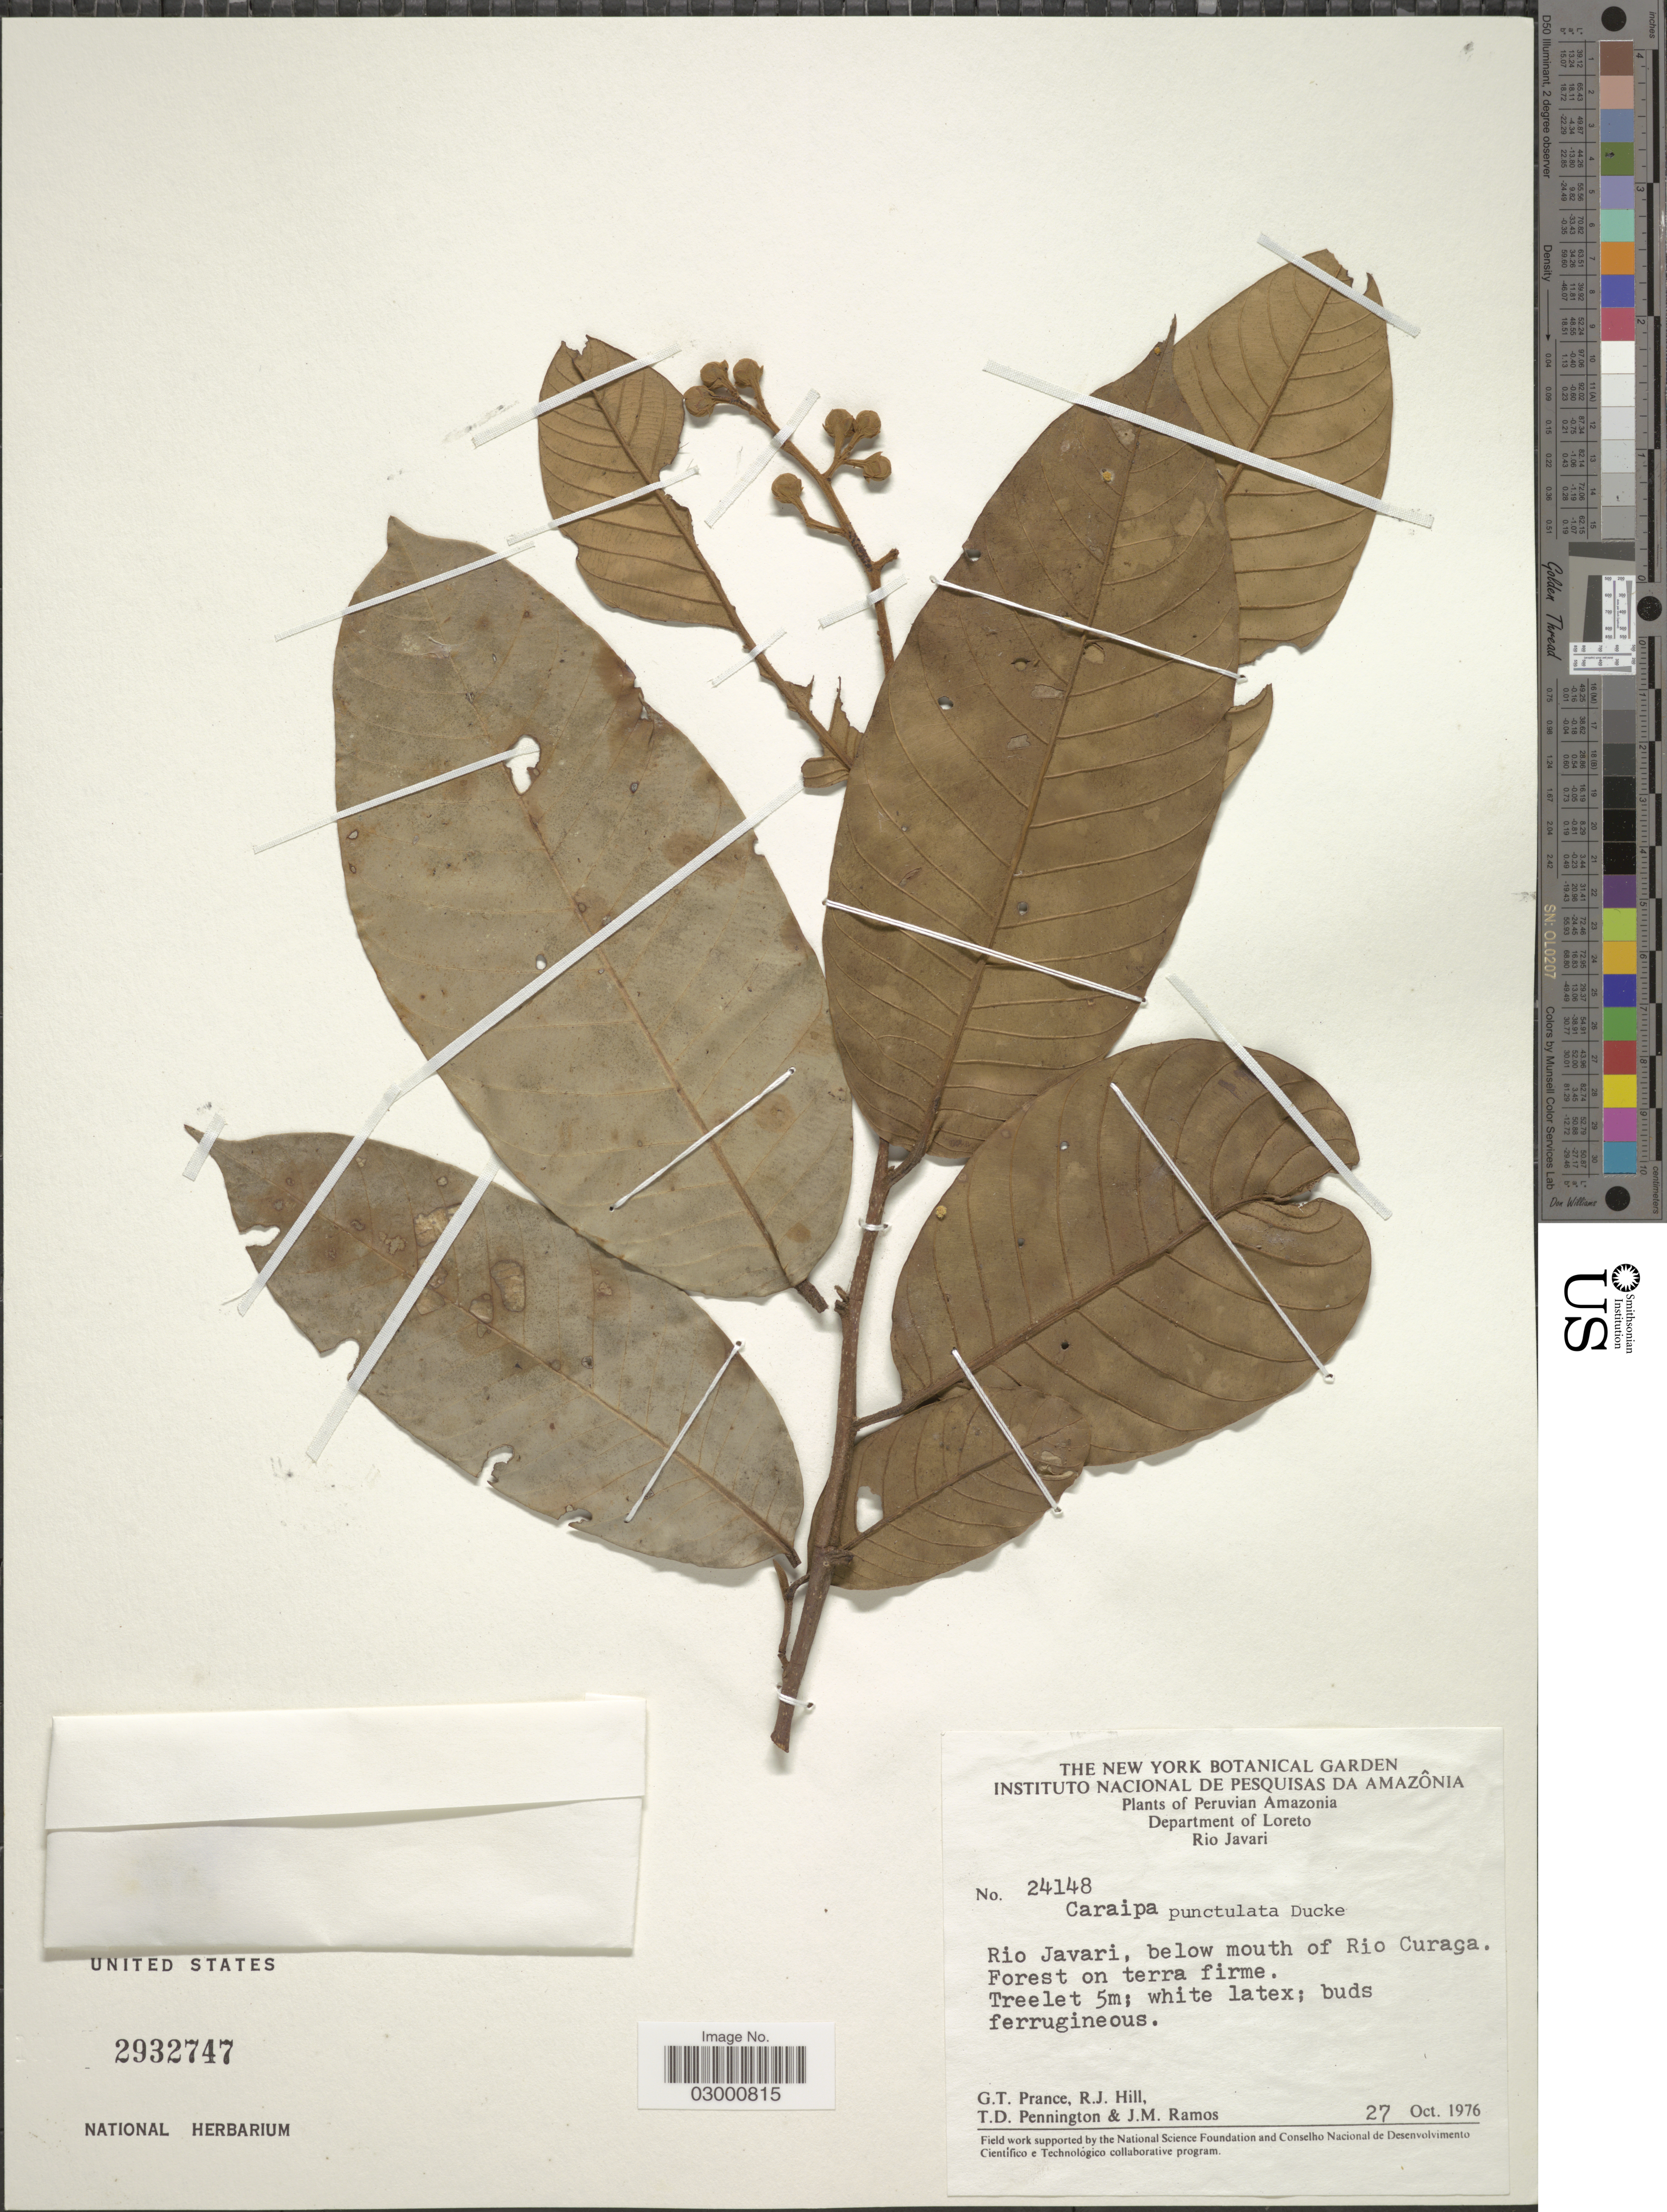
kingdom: Plantae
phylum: Tracheophyta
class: Magnoliopsida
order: Malpighiales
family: Calophyllaceae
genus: Caraipa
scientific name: Caraipa punctulata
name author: Ducke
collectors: G. T. Prance, R. J. Hill, T. D. Pennington & J. M. Ramos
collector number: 24148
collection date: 1976-10-27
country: Peru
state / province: Loreto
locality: Peruvian Amazonia. Department of Loreto. Rio Javari. Rio Javari, below mouth of Rio Curaça.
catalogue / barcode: US 2932747